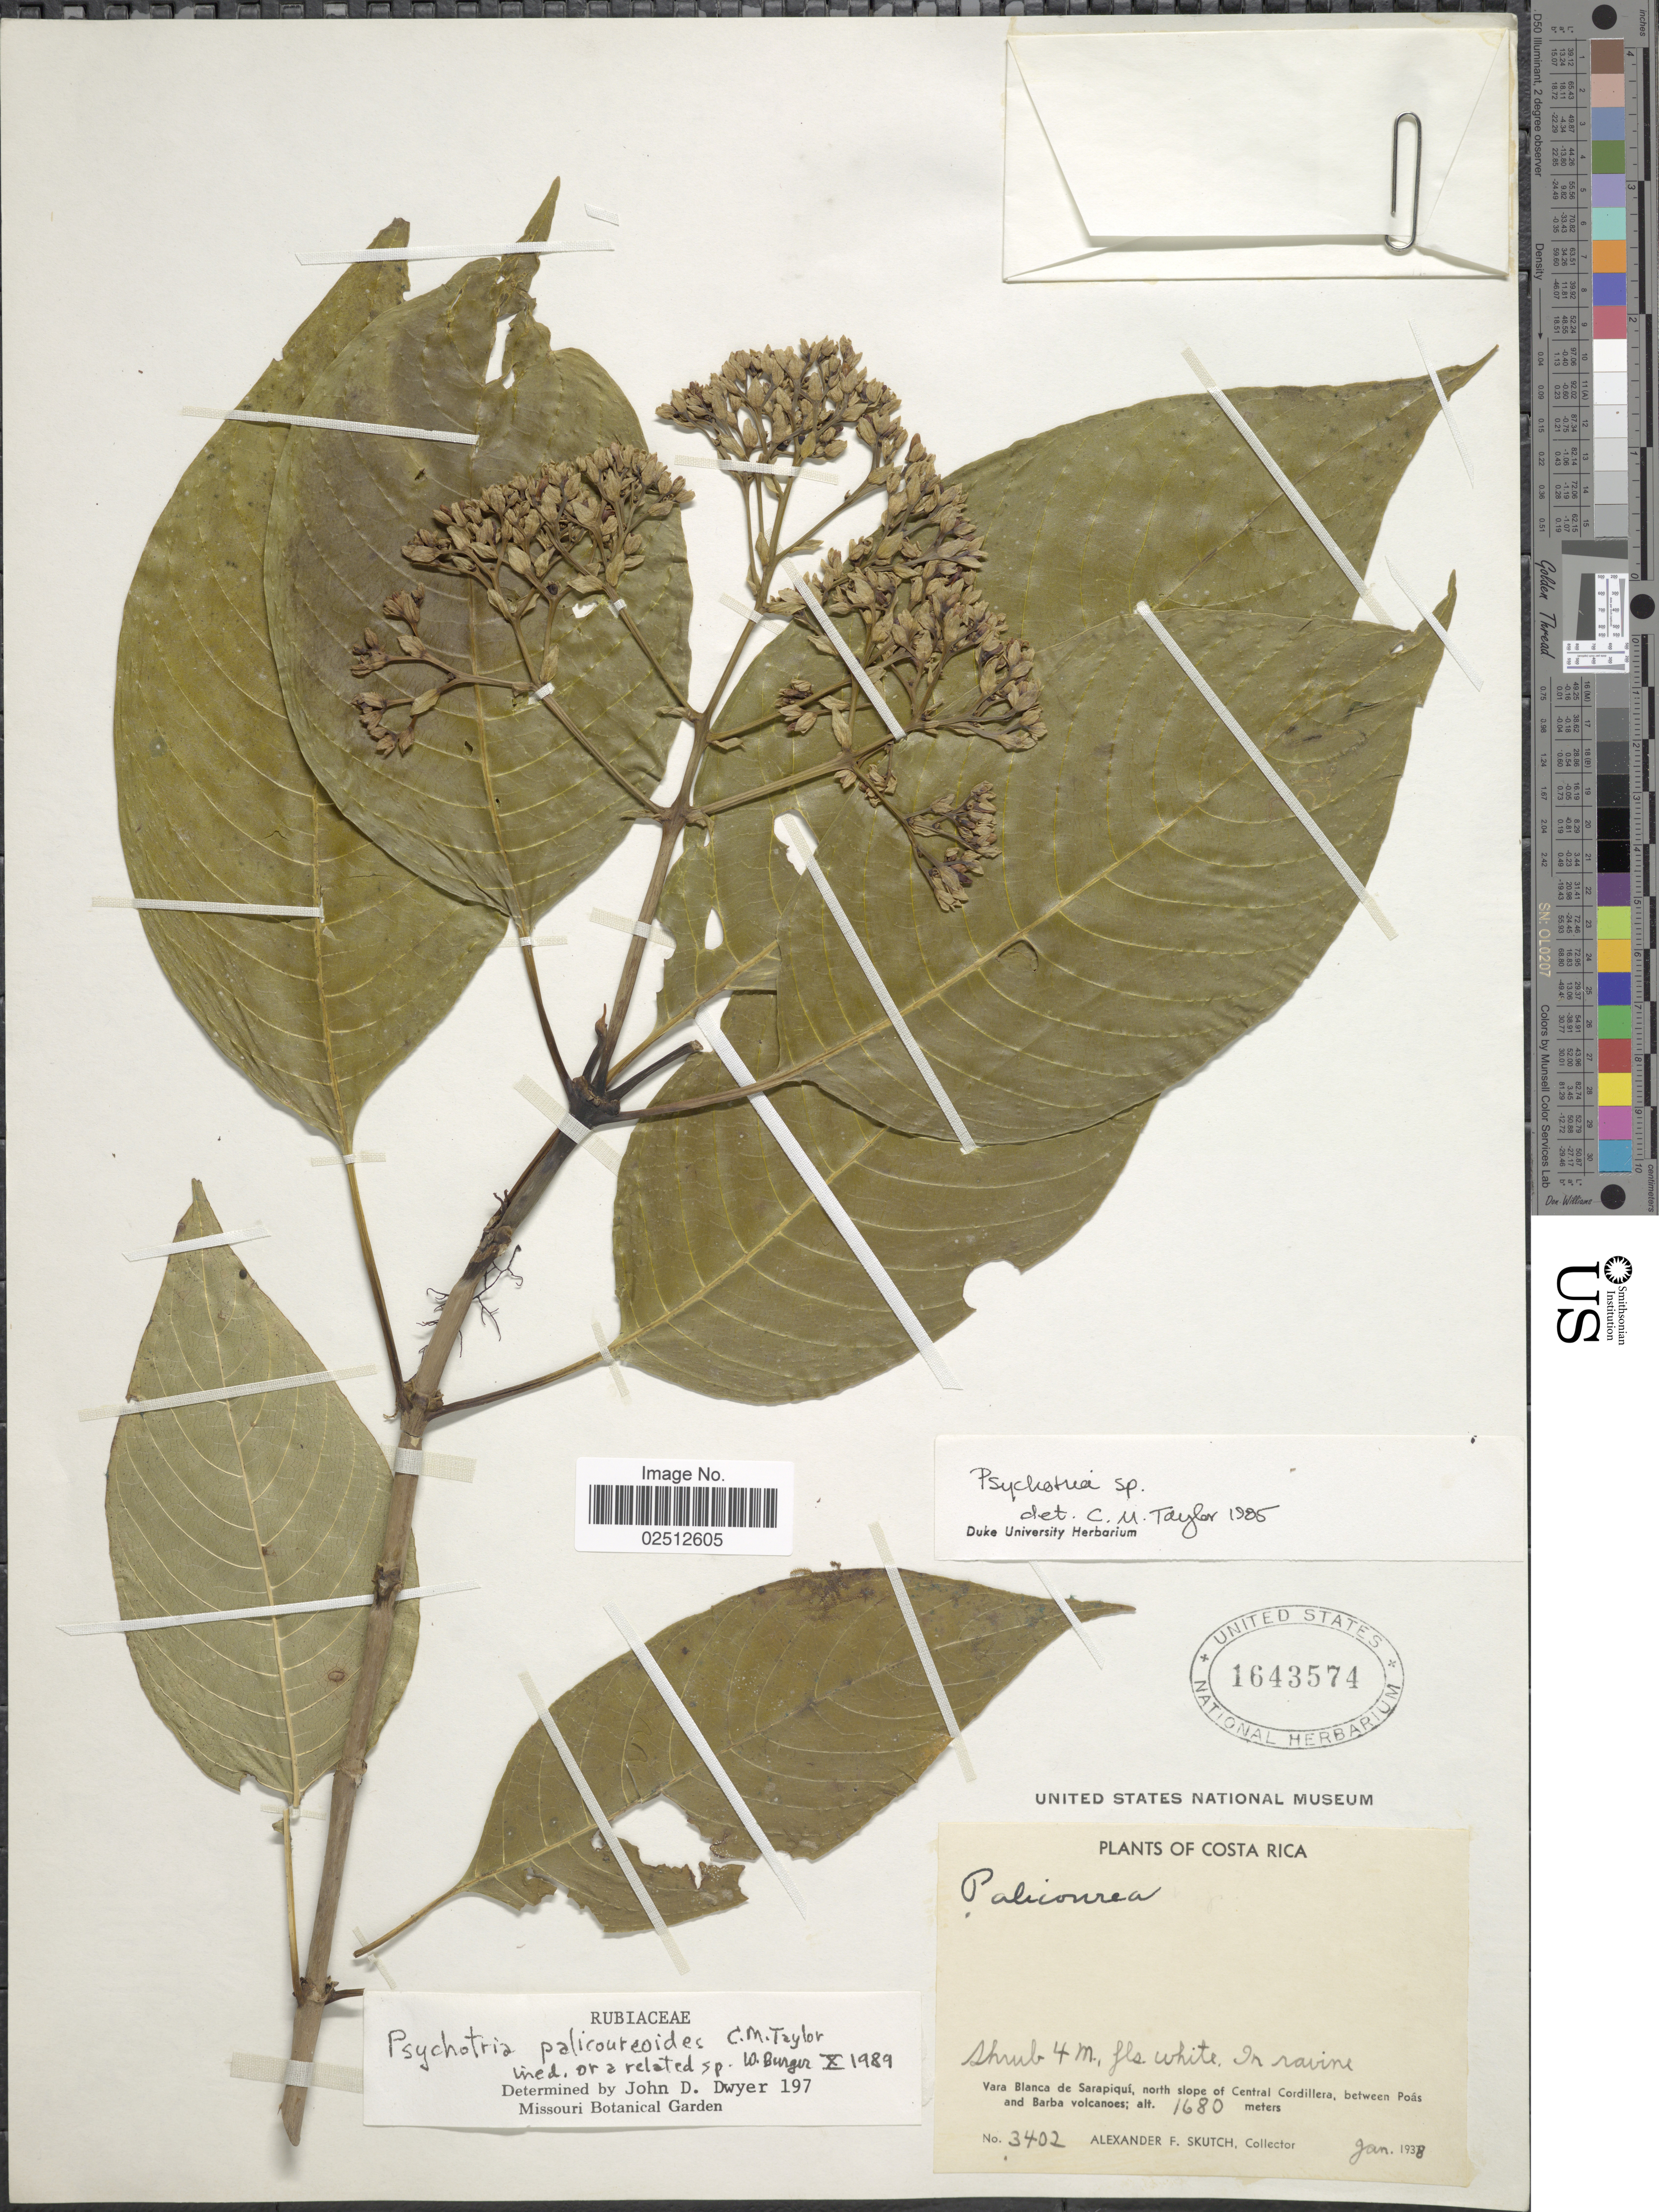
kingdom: Plantae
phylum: Tracheophyta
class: Magnoliopsida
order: Gentianales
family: Rubiaceae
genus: Psychotria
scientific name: Psychotria palicoureoides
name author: Mart.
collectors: A. F. Skutch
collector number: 3402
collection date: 1938-01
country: Costa Rica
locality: Vara Blanca de Sarapiqui, north slope of Central Cordillera, between Poas and Barba Volcanoes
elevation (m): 1680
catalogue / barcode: US 1643574